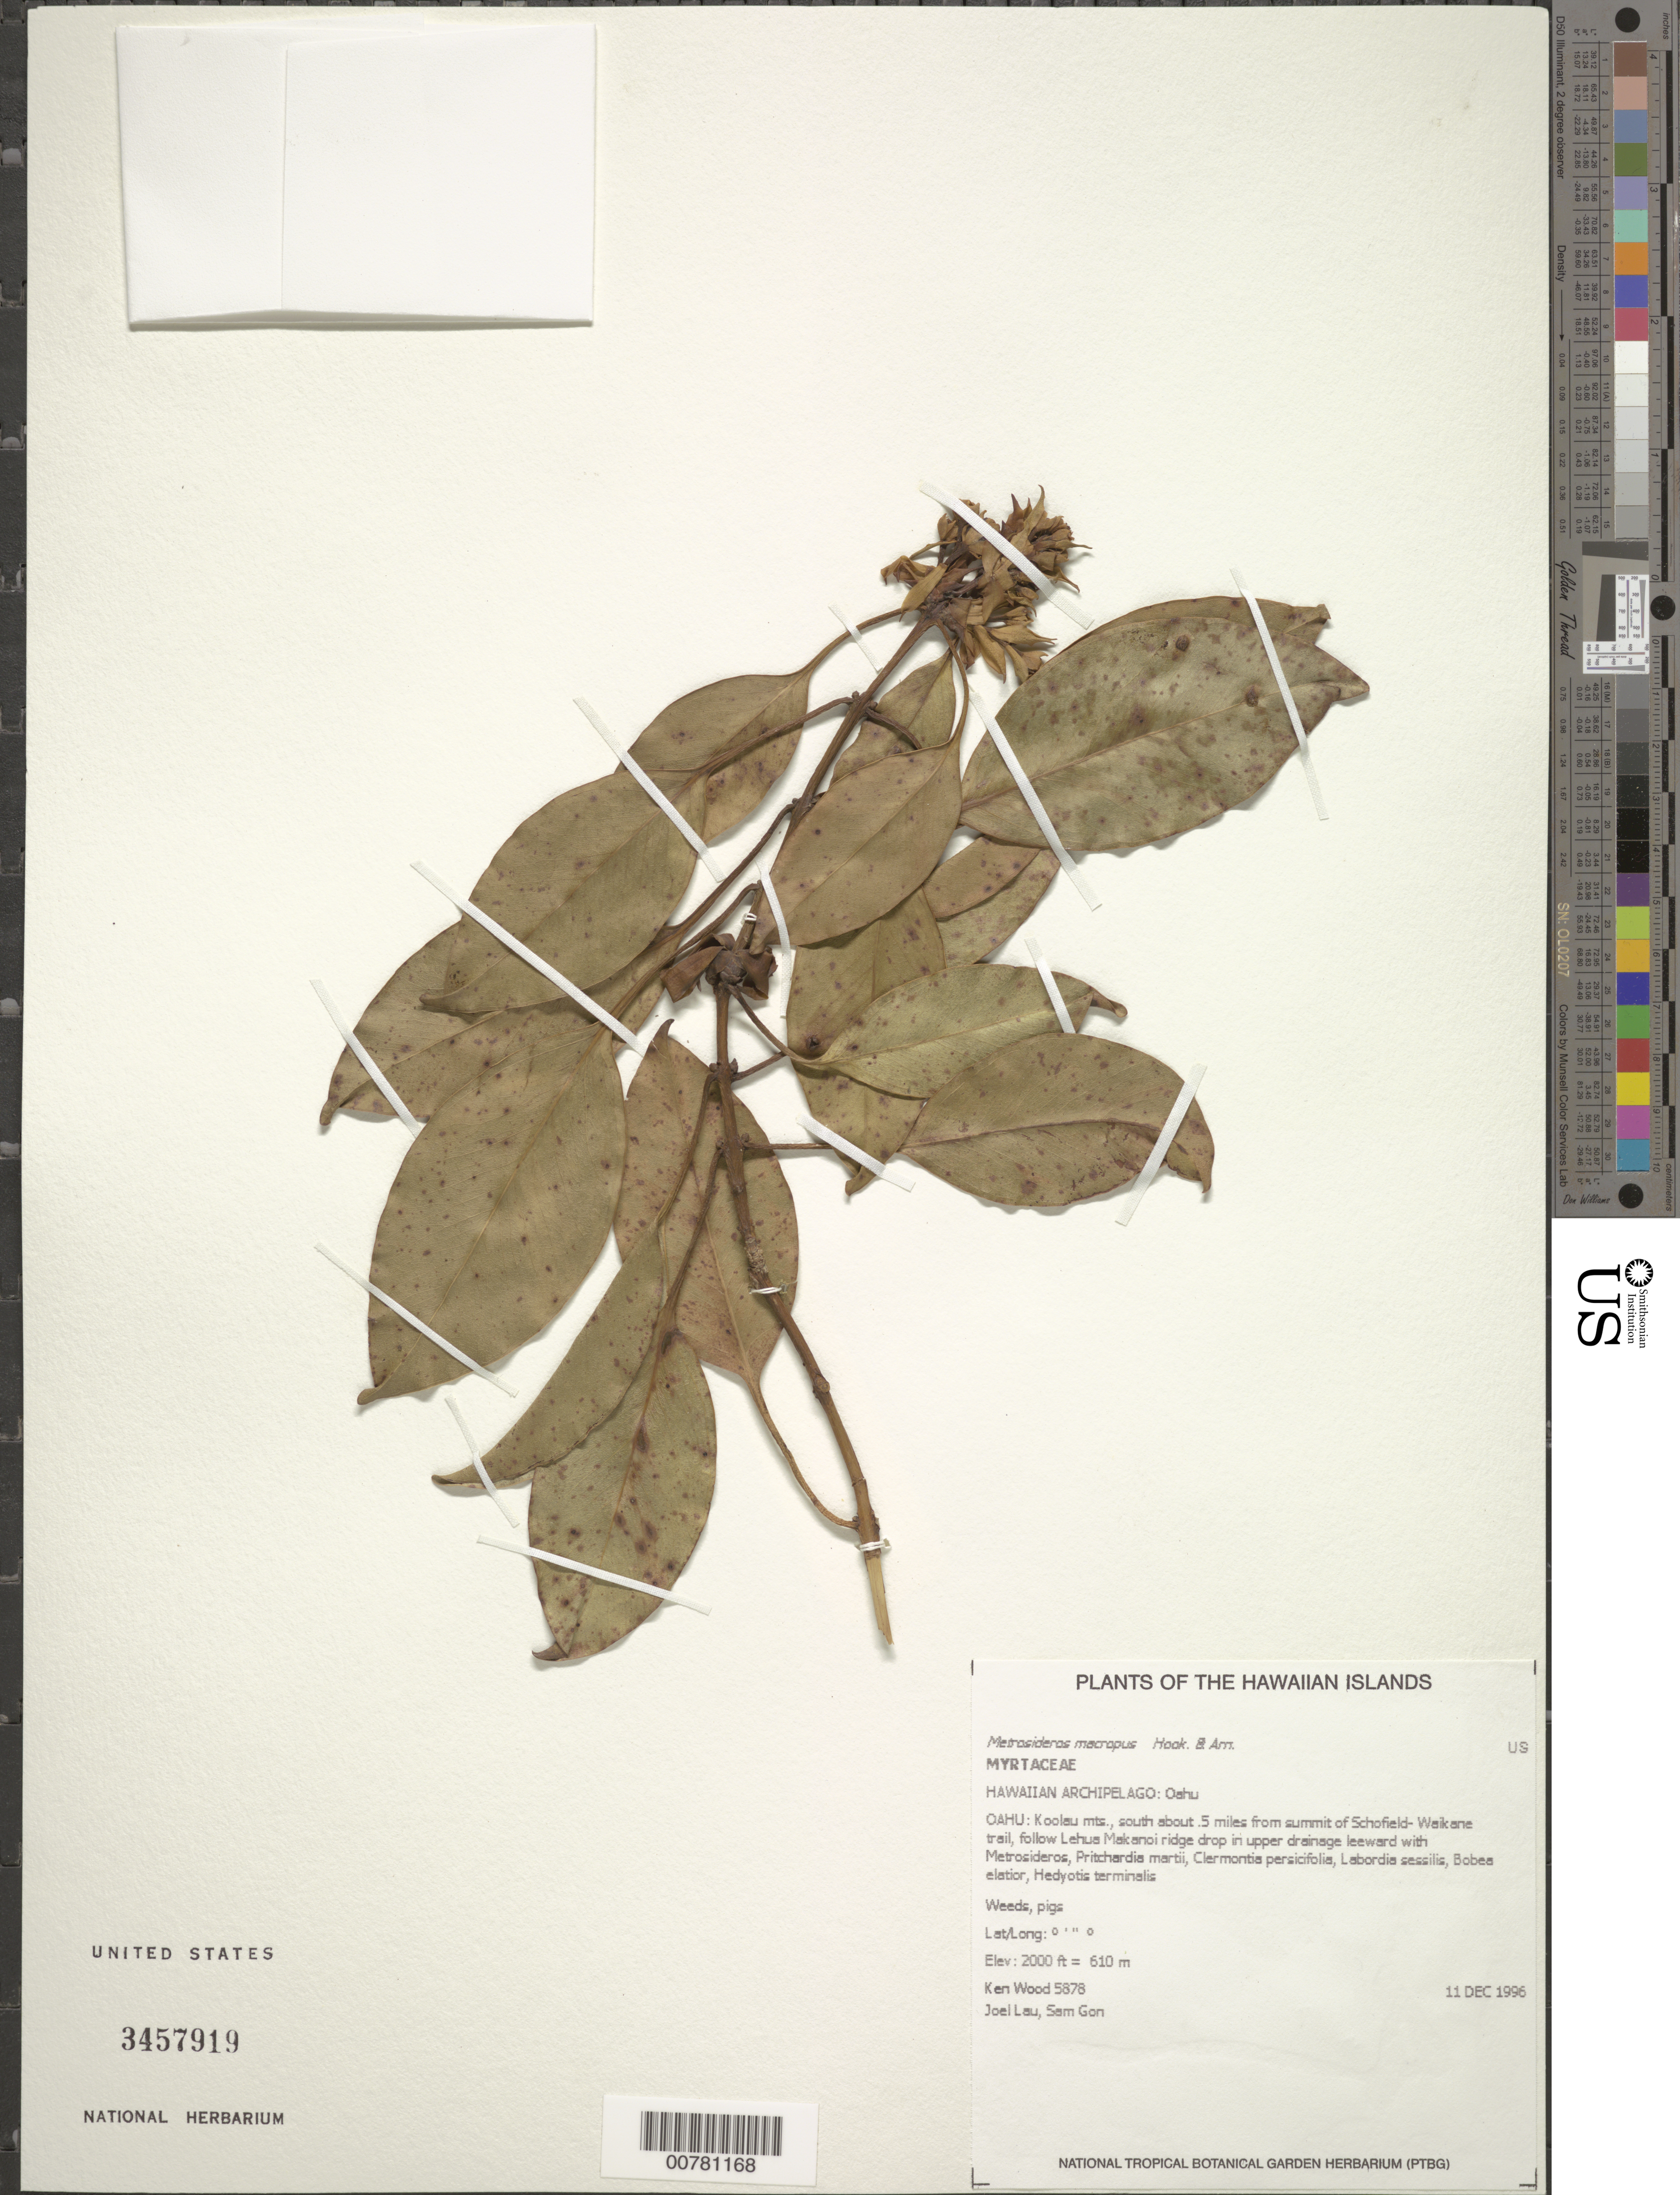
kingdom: Plantae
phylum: Tracheophyta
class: Magnoliopsida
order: Myrtales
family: Myrtaceae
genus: Metrosideros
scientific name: Metrosideros macropus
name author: Hook. & Arn.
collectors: K. R. Wood, J. Lau & S. Gon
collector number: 5878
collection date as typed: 11 Dec 1996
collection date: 1996-12-11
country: United States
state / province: Hawaii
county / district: Honolulu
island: Oahu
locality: Koolau mountains, south about .5 miles from summit of Schofield-Waikane trail, follow Lehua Makanoi ridge drop in upper drainage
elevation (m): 610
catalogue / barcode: US 3457919